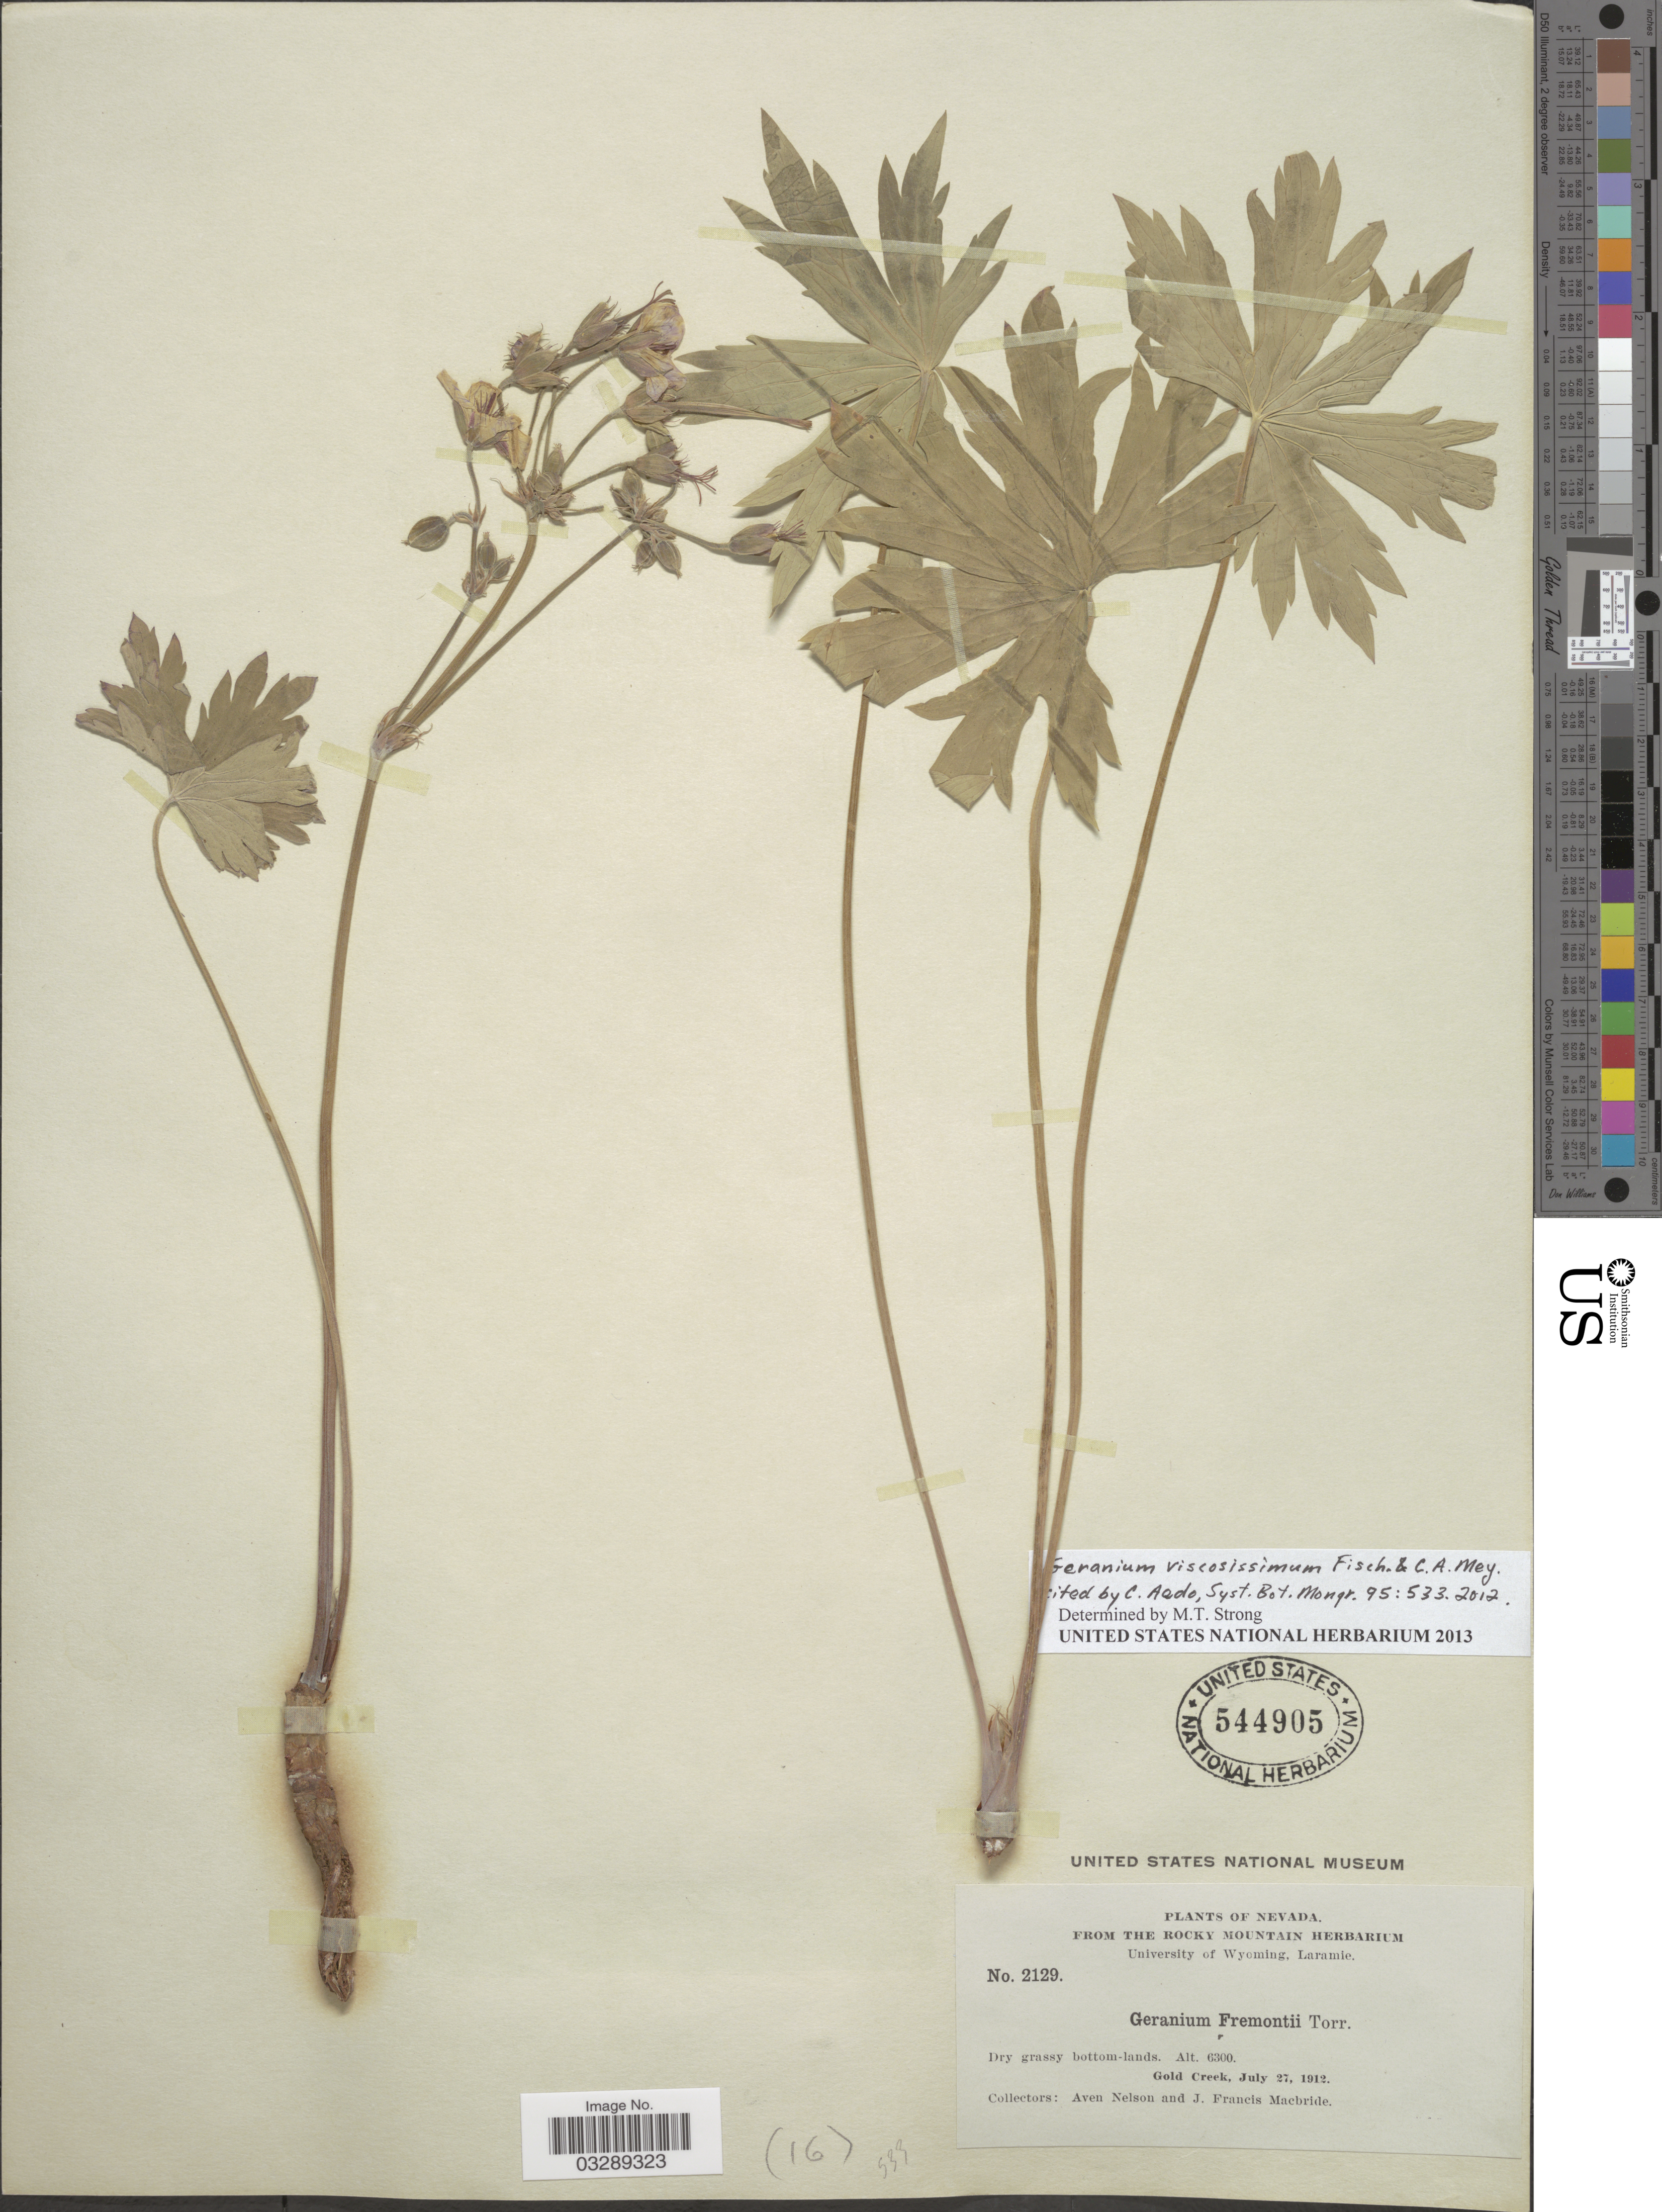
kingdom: Plantae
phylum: Tracheophyta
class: Magnoliopsida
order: Geraniales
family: Geraniaceae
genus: Geranium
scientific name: Geranium viscosissimum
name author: Fisch. & C.A. Mey.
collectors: A. Nelson & J. F. Macbride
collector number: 2129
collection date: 1912-07-27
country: United States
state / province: Nevada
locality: Gold Creek.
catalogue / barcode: US 544905